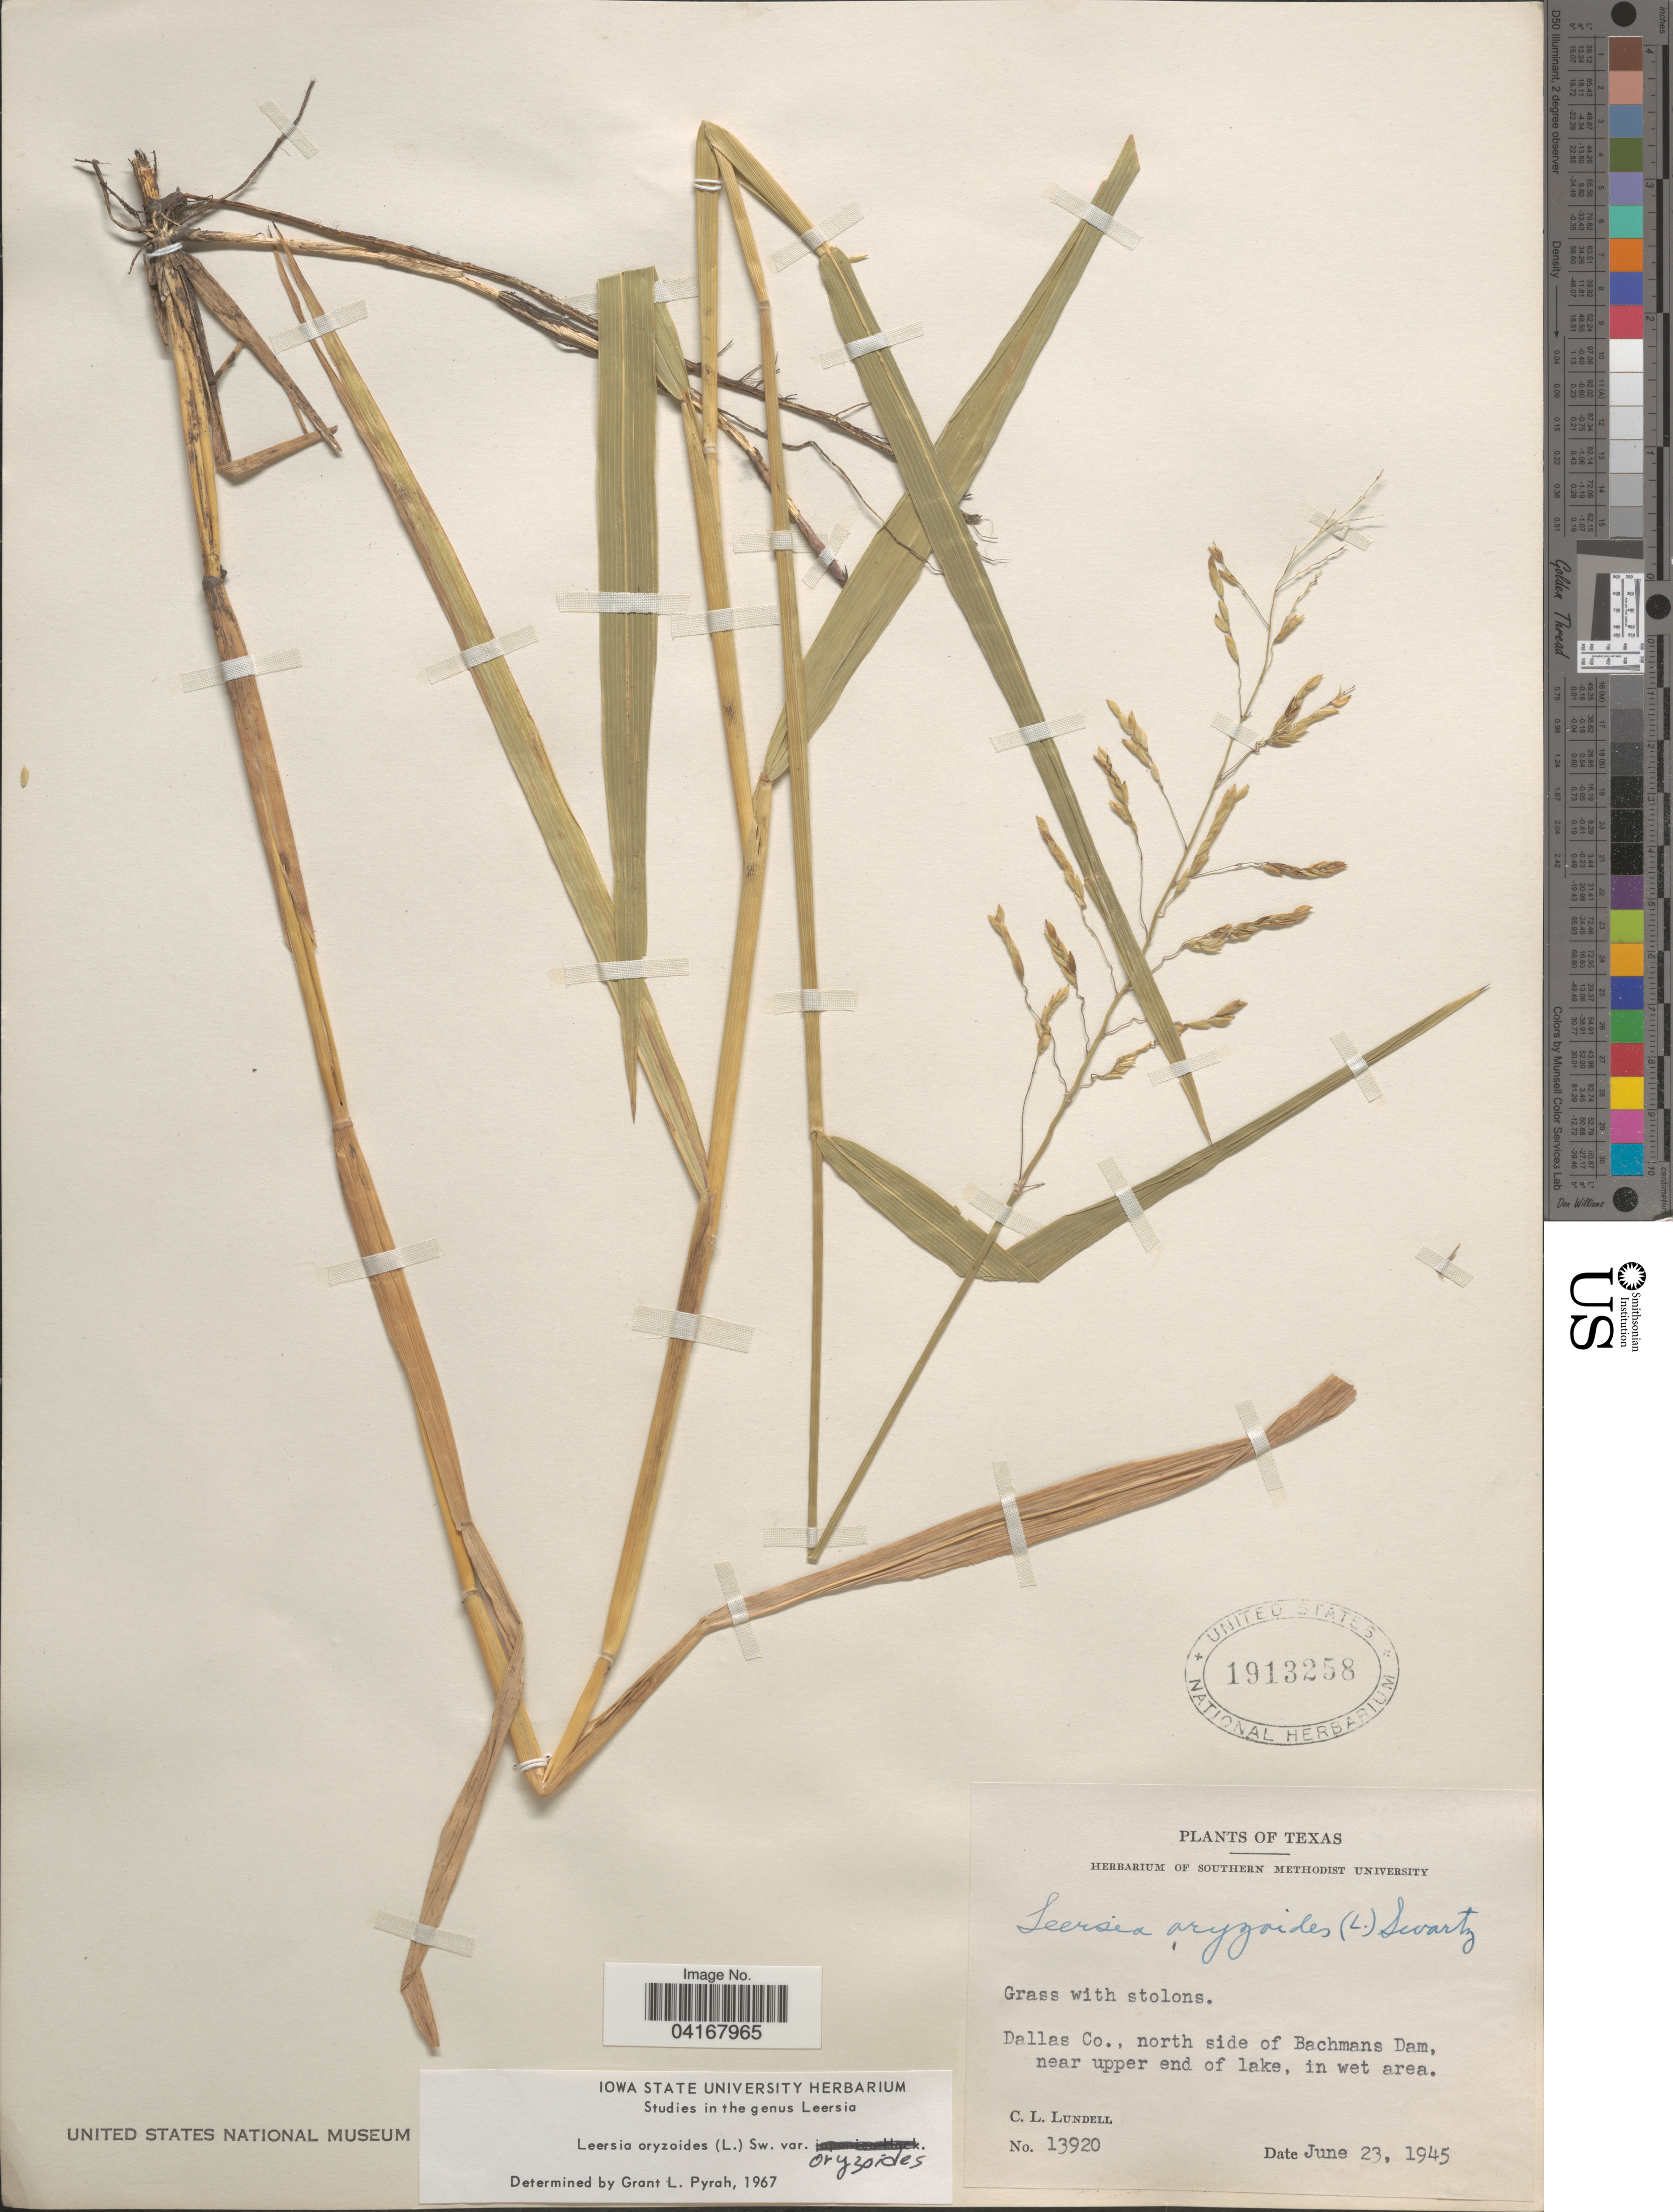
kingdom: Plantae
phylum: Tracheophyta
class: Liliopsida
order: Poales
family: Poaceae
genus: Leersia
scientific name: Leersia oryzoides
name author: (L.) Sw.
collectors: C. L. Lundell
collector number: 13920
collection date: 1945-06-23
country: United States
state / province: Texas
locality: Dallas Co., north side of Bachmans Dam, near upper end of lake, in wet area.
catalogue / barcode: US 1913258